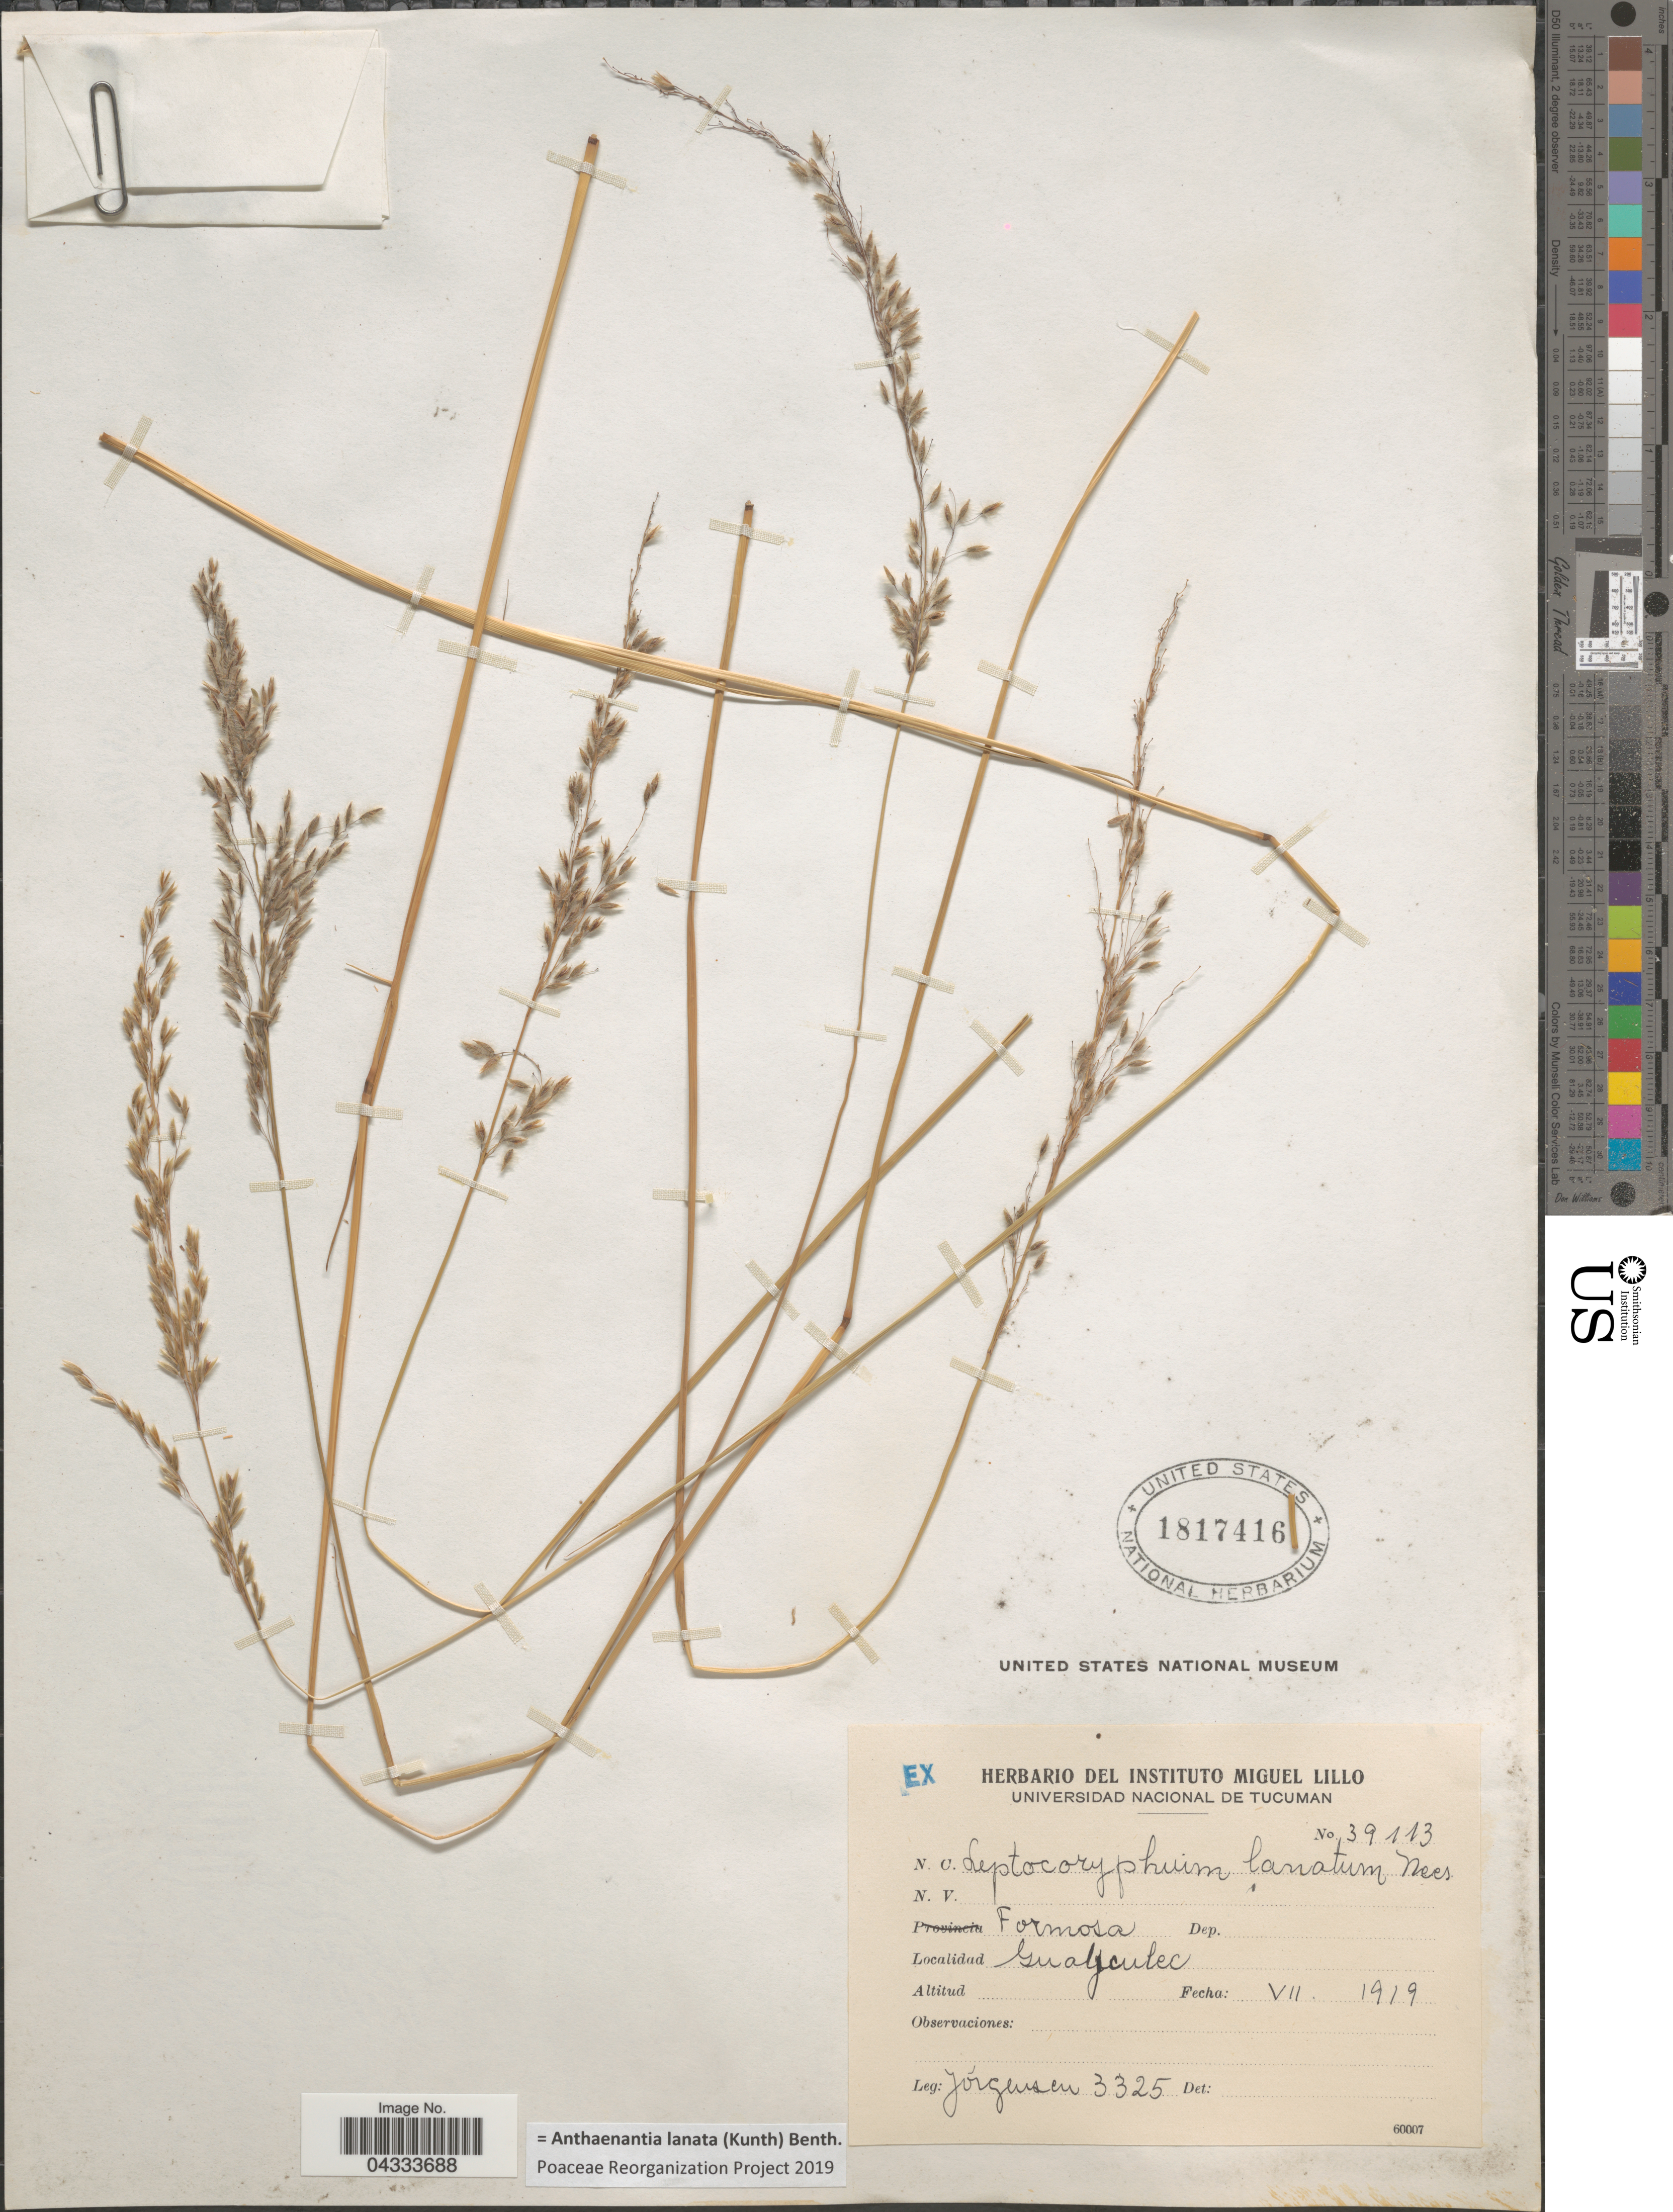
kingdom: Plantae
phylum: Tracheophyta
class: Liliopsida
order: Poales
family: Poaceae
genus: Anthaenantia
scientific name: Anthaenantia lanata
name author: (Kunth) Benth.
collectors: Jorgensen, --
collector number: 3325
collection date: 1919-07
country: Argentina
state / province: Formosa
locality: Guayculec.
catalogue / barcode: US 1817416